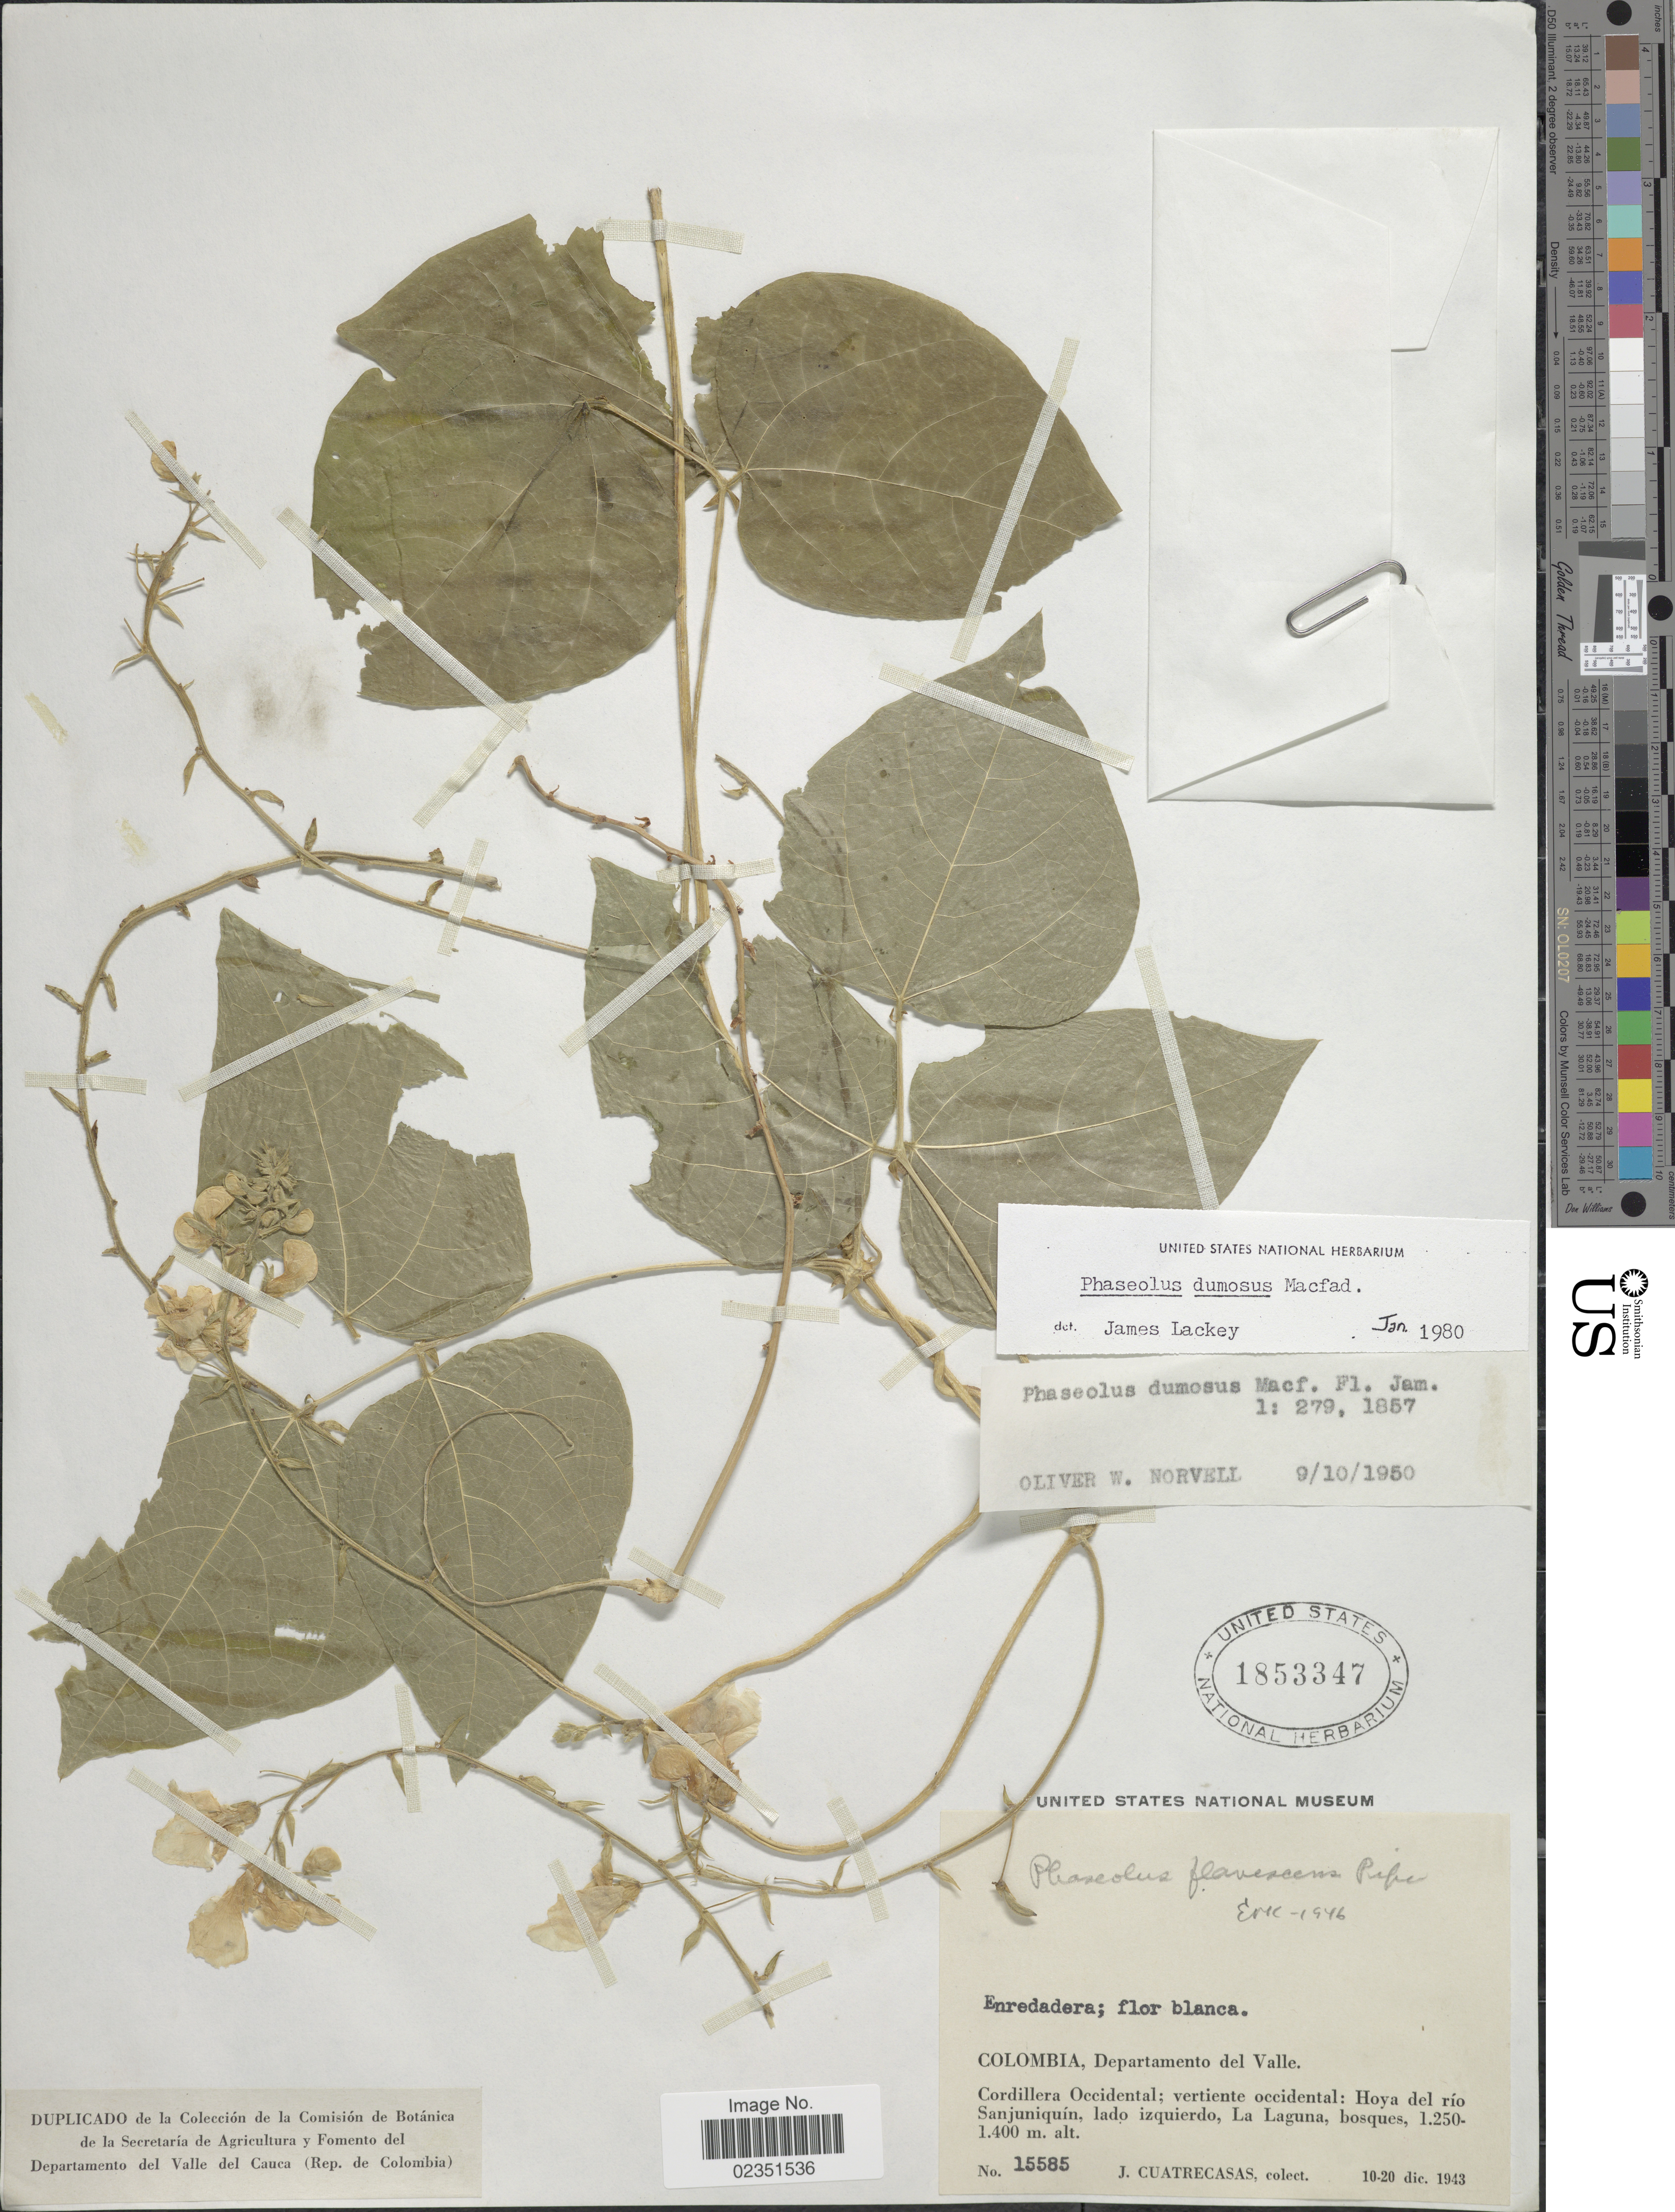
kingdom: Plantae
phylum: Tracheophyta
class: Magnoliopsida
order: Fabales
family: Fabaceae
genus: Phaseolus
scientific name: Phaseolus dumosus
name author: Macfad.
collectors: J. Cuatrecasas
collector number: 15585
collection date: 1943-12-10/1943-12-20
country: Colombia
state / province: Valle del Cauca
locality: Departamento del Valle, Cordillera Occidental; vertiente occidental: Hoya del rio Sanjuniquin, lado izquierdo, La Laguna, bosques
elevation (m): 1250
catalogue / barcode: US 1853347